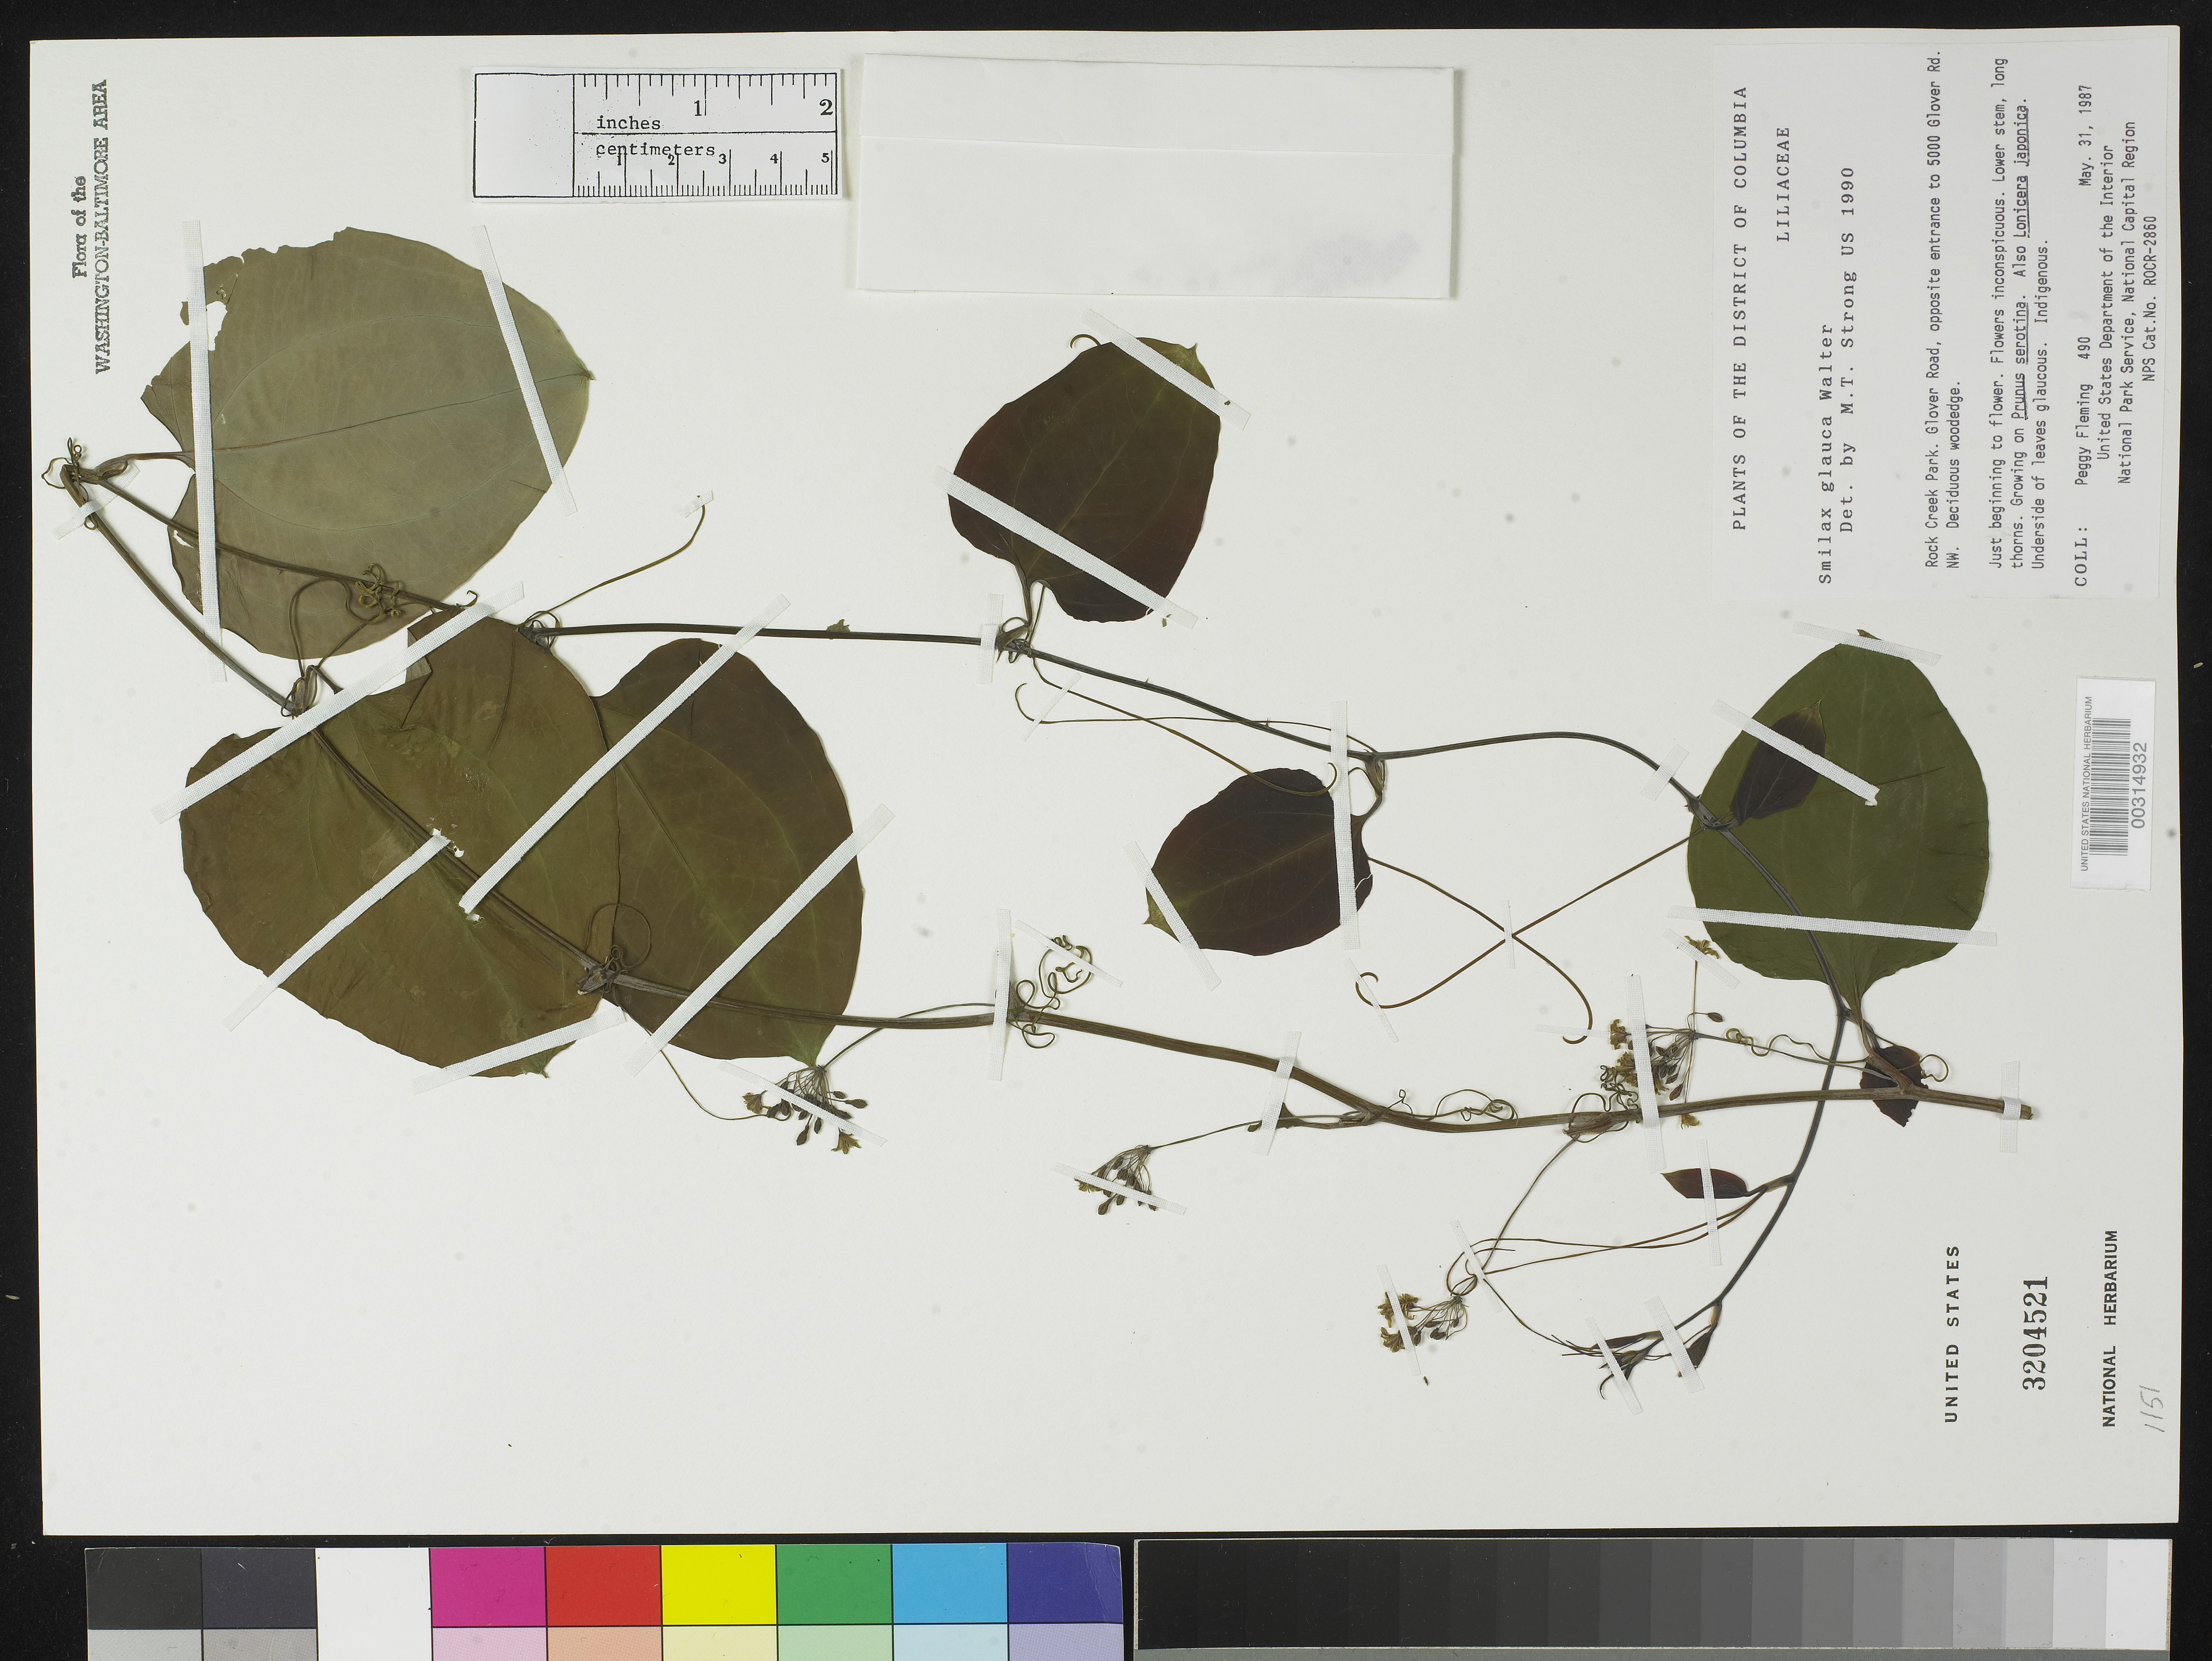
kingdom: Plantae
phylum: Tracheophyta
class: Liliopsida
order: Liliales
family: Smilacaceae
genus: Smilax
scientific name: Smilax glauca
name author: Walter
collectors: P. Fleming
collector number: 490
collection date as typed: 31 May 1987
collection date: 1987-05-31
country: United States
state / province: District of Columbia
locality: Rock Creek Park, Glover Road, opposite entrance to 5000 Glover Rd, NW Rock Creek Park and vicinity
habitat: Deciduous woods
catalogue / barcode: US 3204521